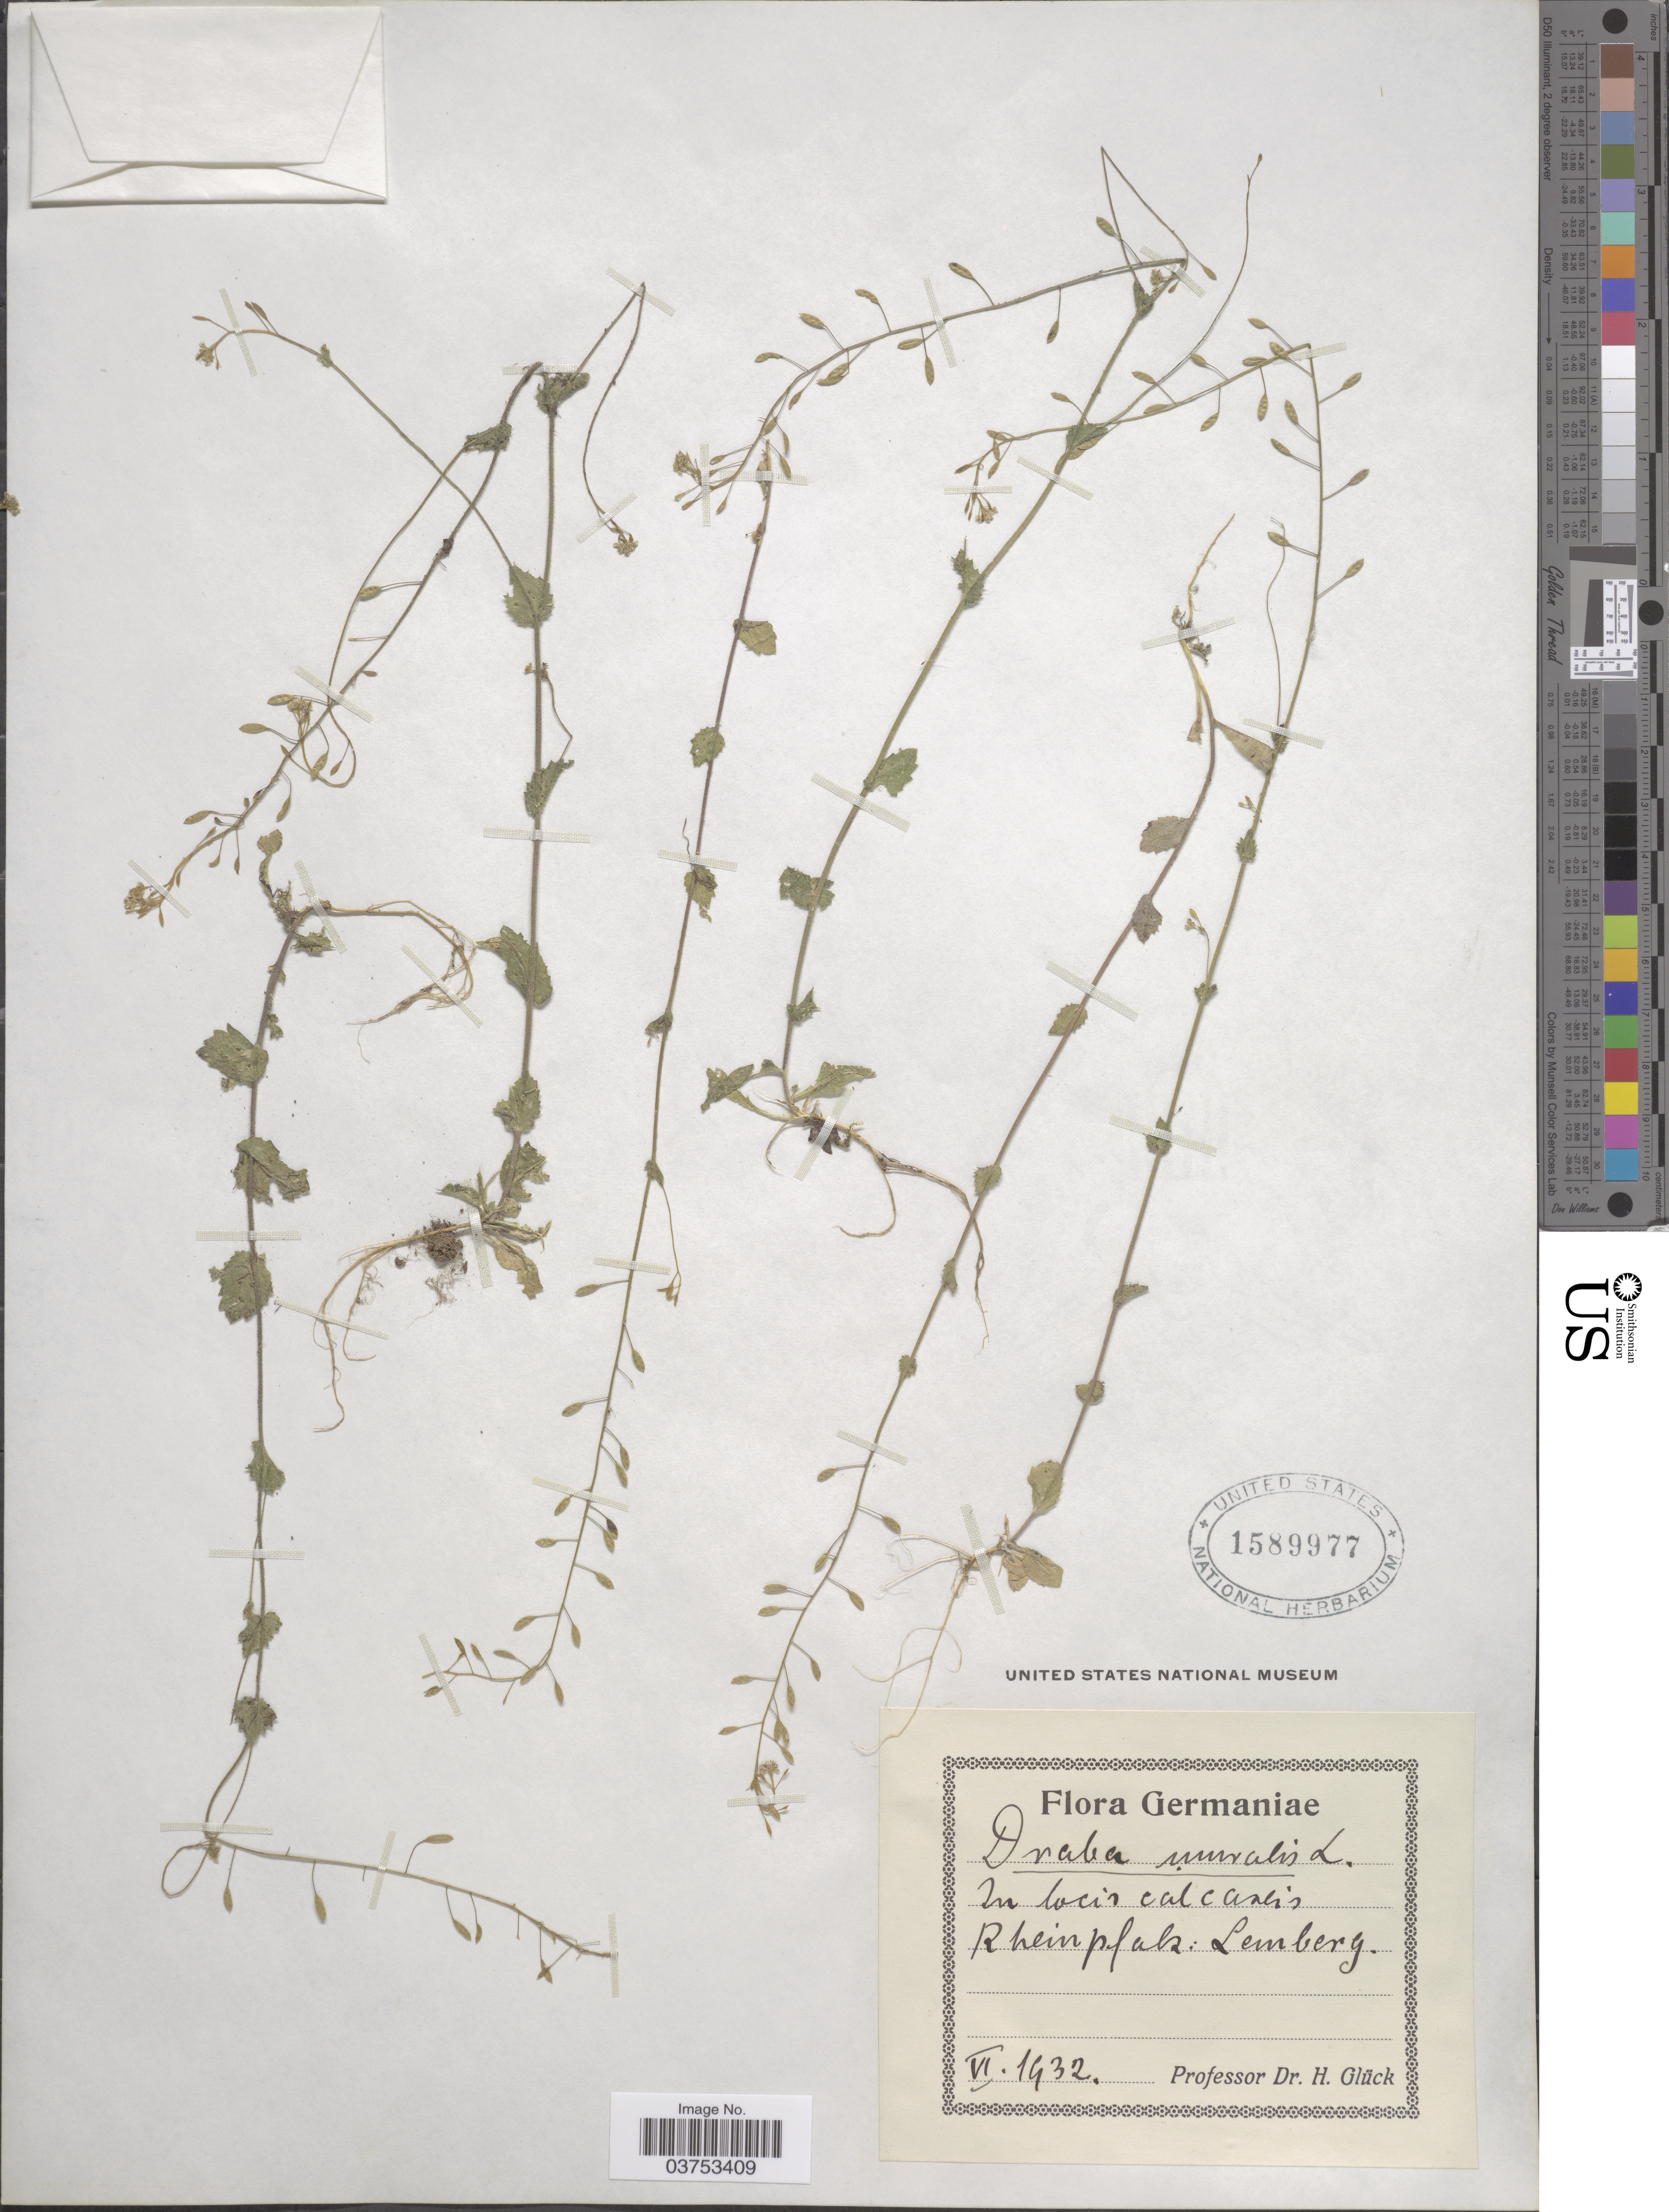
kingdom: Plantae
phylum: Tracheophyta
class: Magnoliopsida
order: Brassicales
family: Brassicaceae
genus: Draba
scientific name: Draba muralis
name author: L.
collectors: H. Glück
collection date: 1932-06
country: Germany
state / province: Rhineland-Palatinate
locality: In locis calcareis. Rheinpfalz: Lemberg.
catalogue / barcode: US 1589977